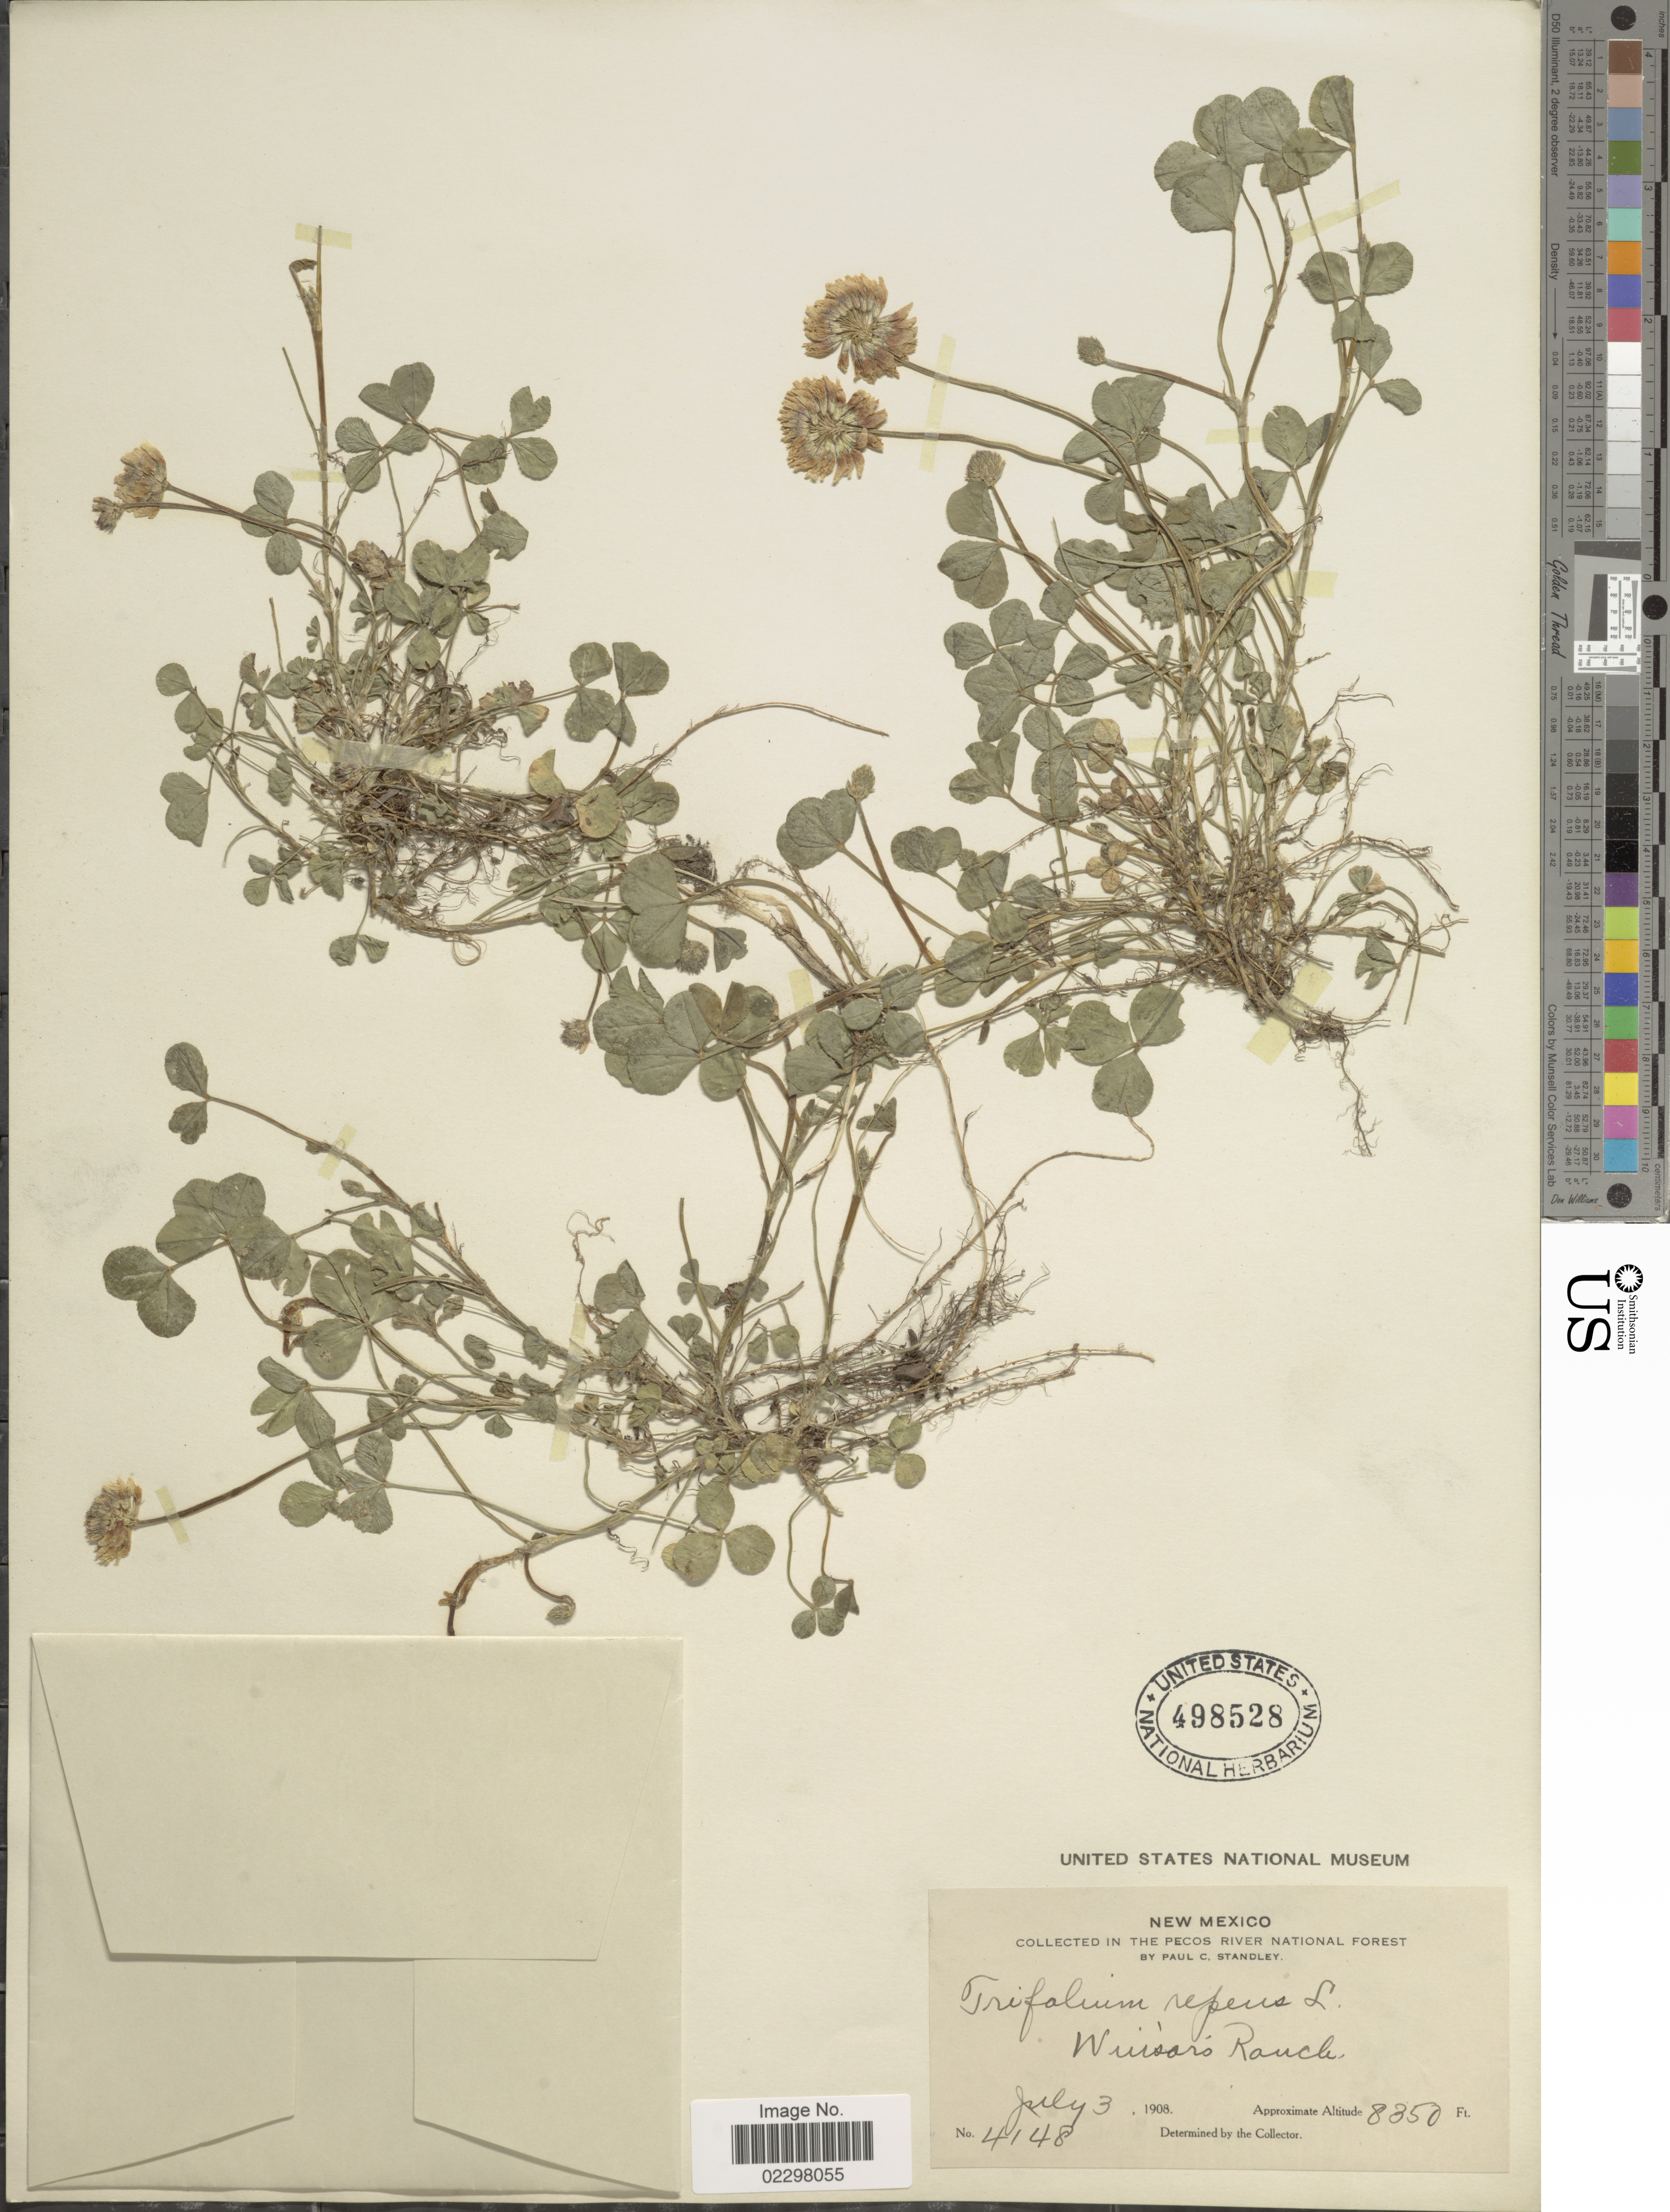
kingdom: Plantae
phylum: Tracheophyta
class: Magnoliopsida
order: Fabales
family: Fabaceae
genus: Trifolium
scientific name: Trifolium repens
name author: L.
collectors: P. C. Standley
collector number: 4148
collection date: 1908-07-03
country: United States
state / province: New Mexico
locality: In the Pecos River National Forest, Winsor's Ranch.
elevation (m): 2545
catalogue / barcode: US 498528